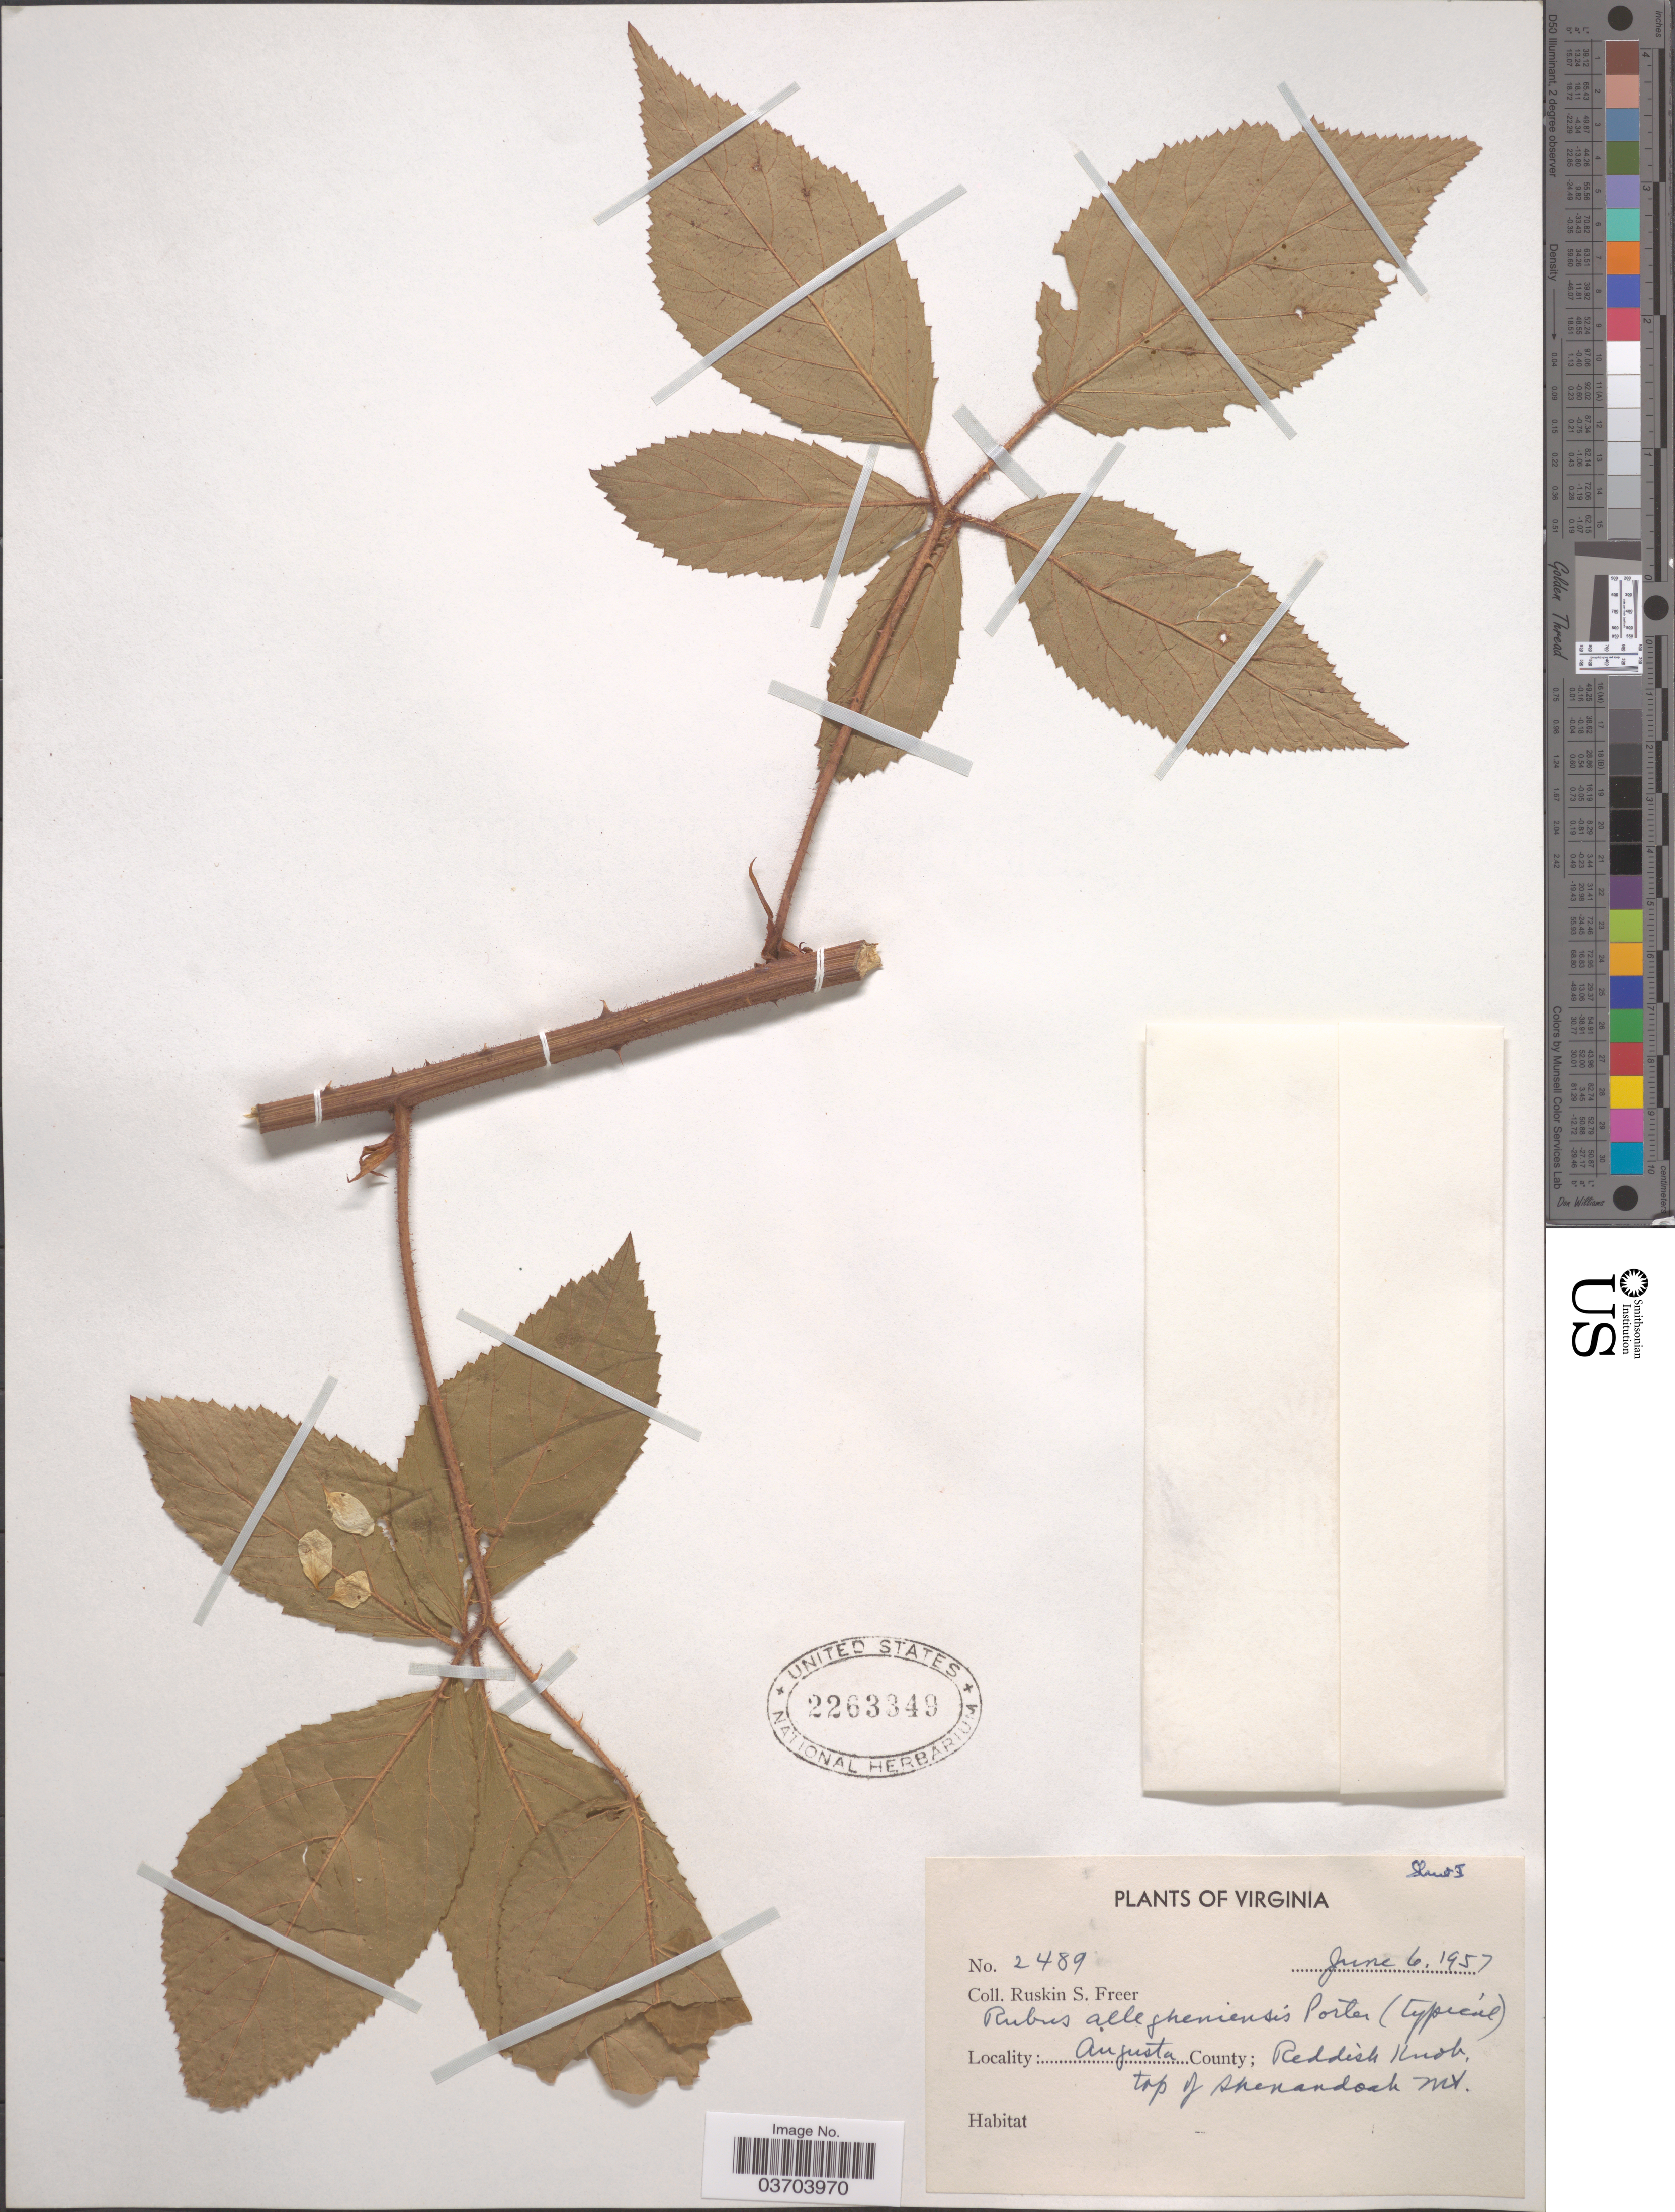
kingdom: Plantae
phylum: Tracheophyta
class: Magnoliopsida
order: Rosales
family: Rosaceae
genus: Rubus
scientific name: Rubus allegheniensis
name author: Porter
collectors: R. Freer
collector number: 2489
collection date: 1957-06-06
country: United States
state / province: Virginia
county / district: Augusta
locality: Augusta County; Reddish Knob, top of Shenandoah Mt.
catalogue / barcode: US 2263349